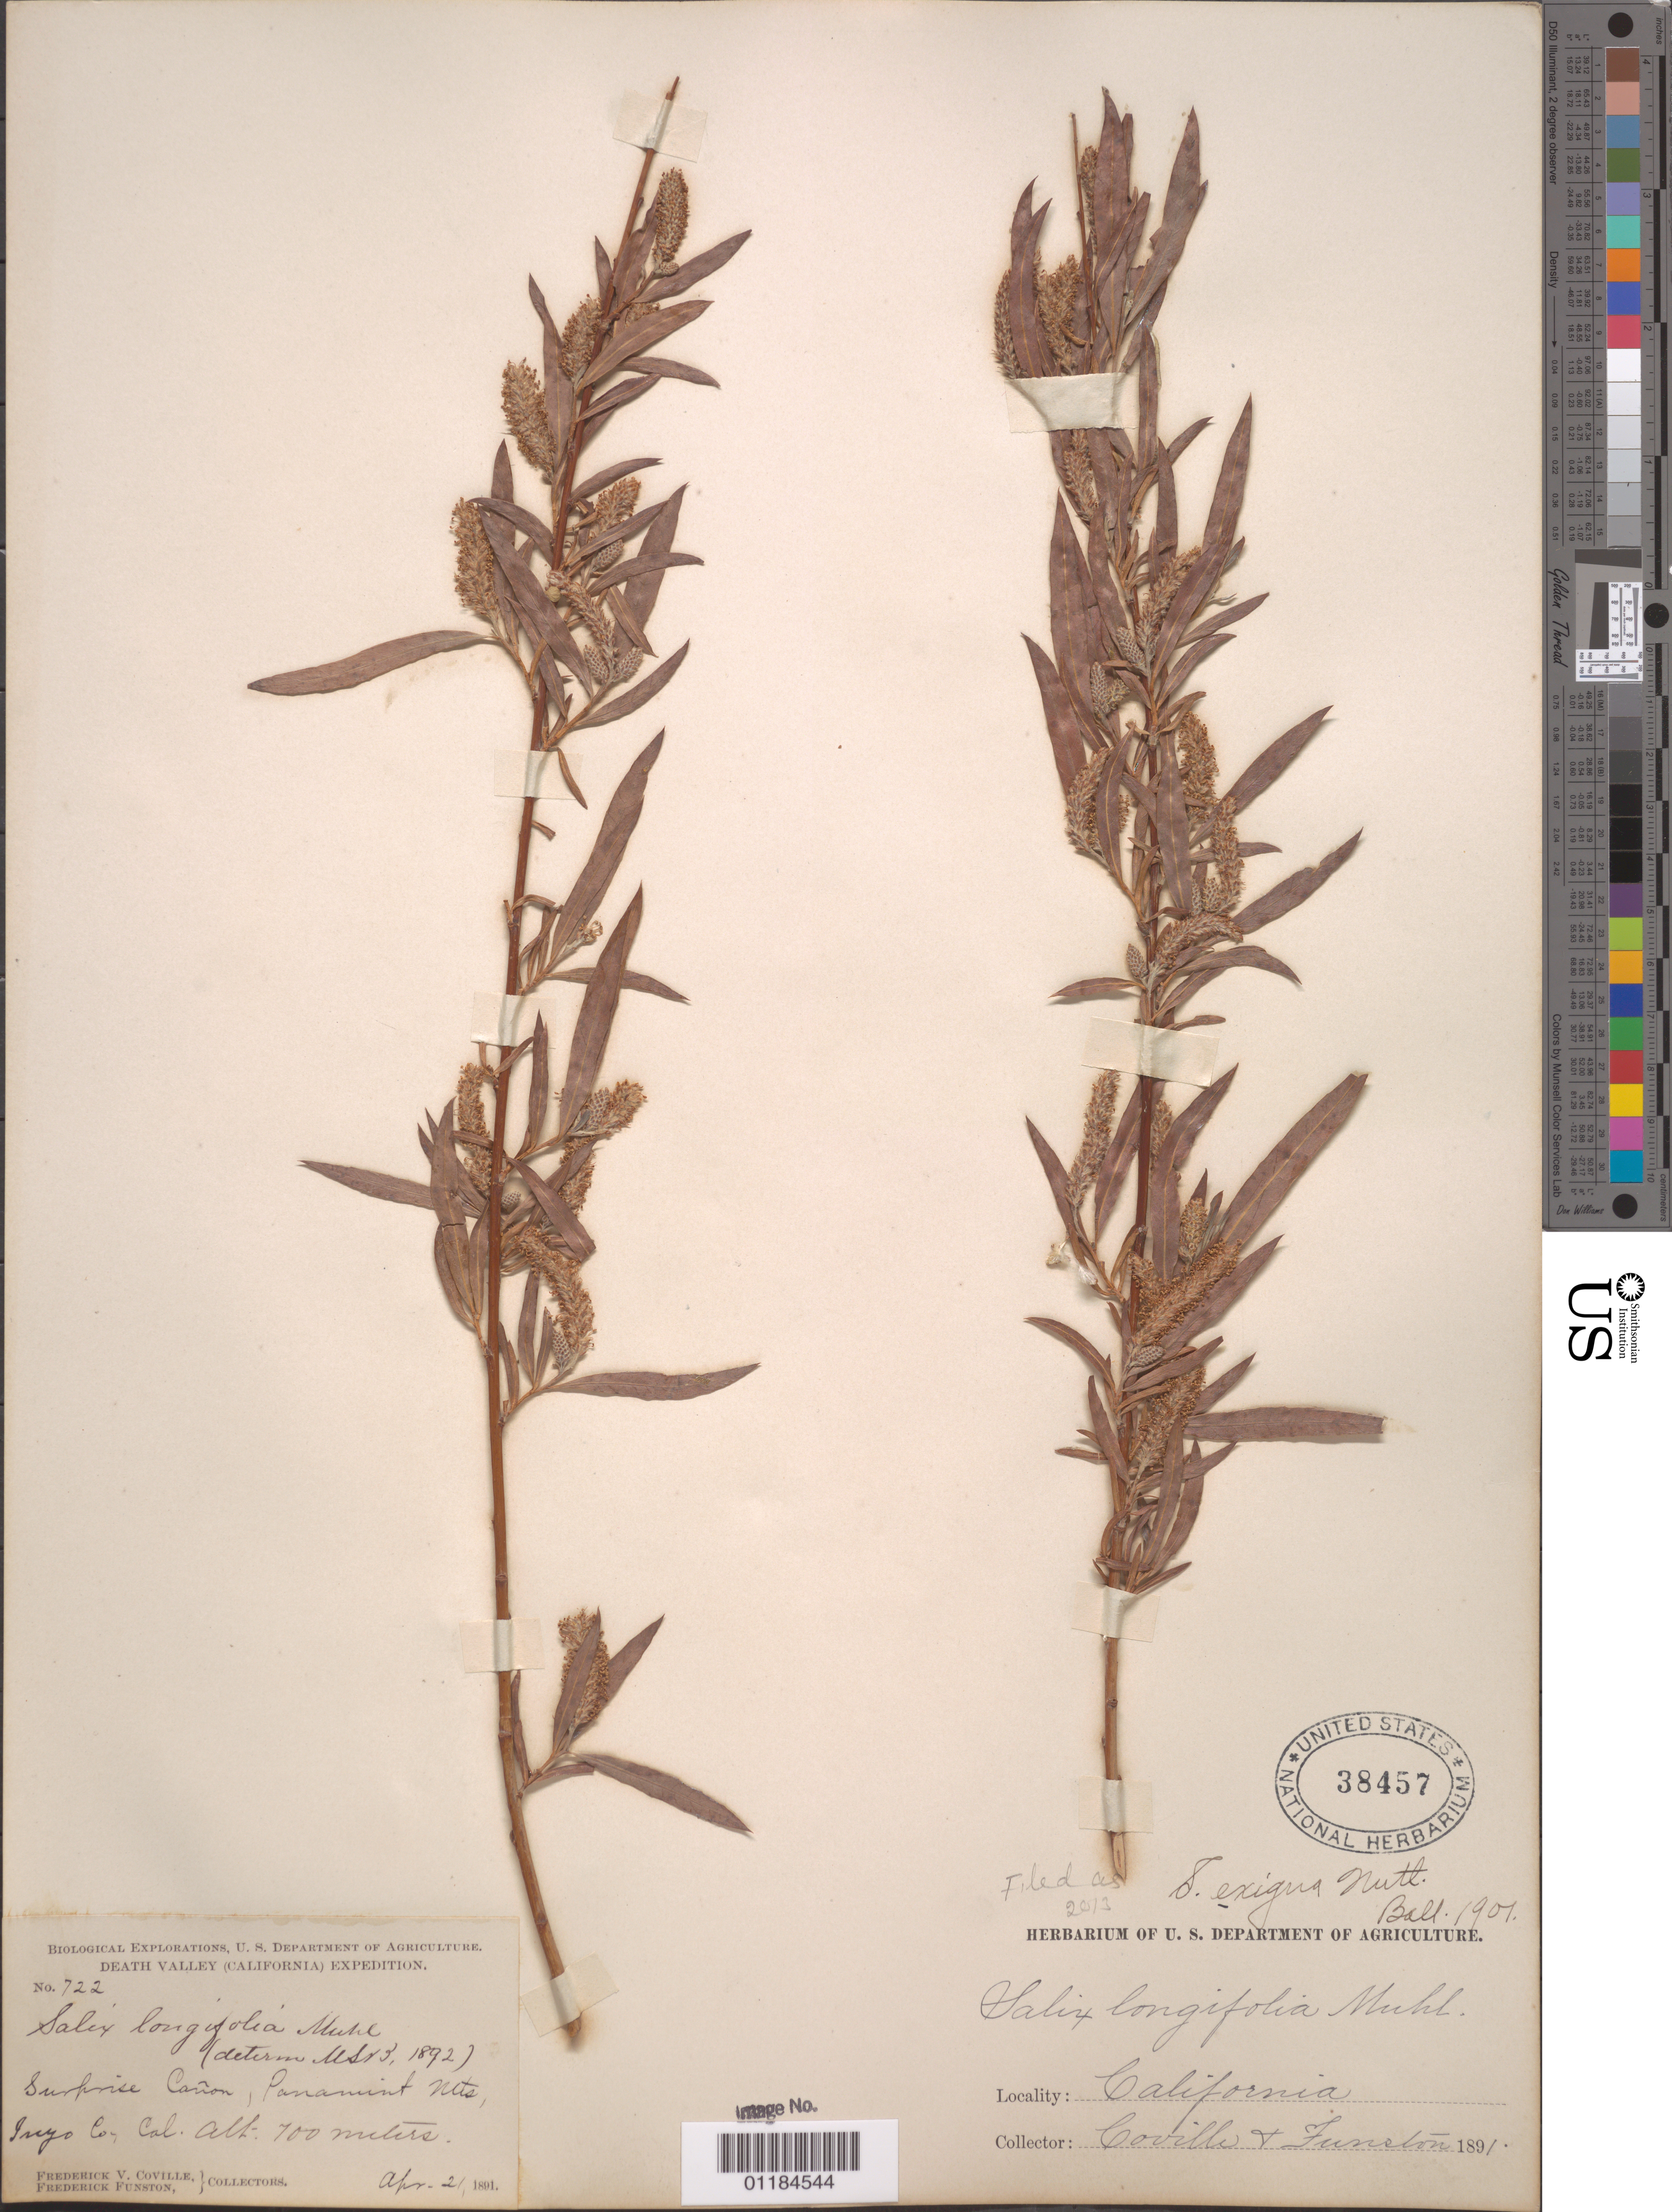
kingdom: Plantae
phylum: Tracheophyta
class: Magnoliopsida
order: Malpighiales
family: Salicaceae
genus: Salix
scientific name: Salix exigua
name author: Nutt.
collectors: F. V. Coville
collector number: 722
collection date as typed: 21 Apr 1891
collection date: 1891-04-21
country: United States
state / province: California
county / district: Inyo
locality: Panamint Mts., Surprise Canyon.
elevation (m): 100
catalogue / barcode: US 38457